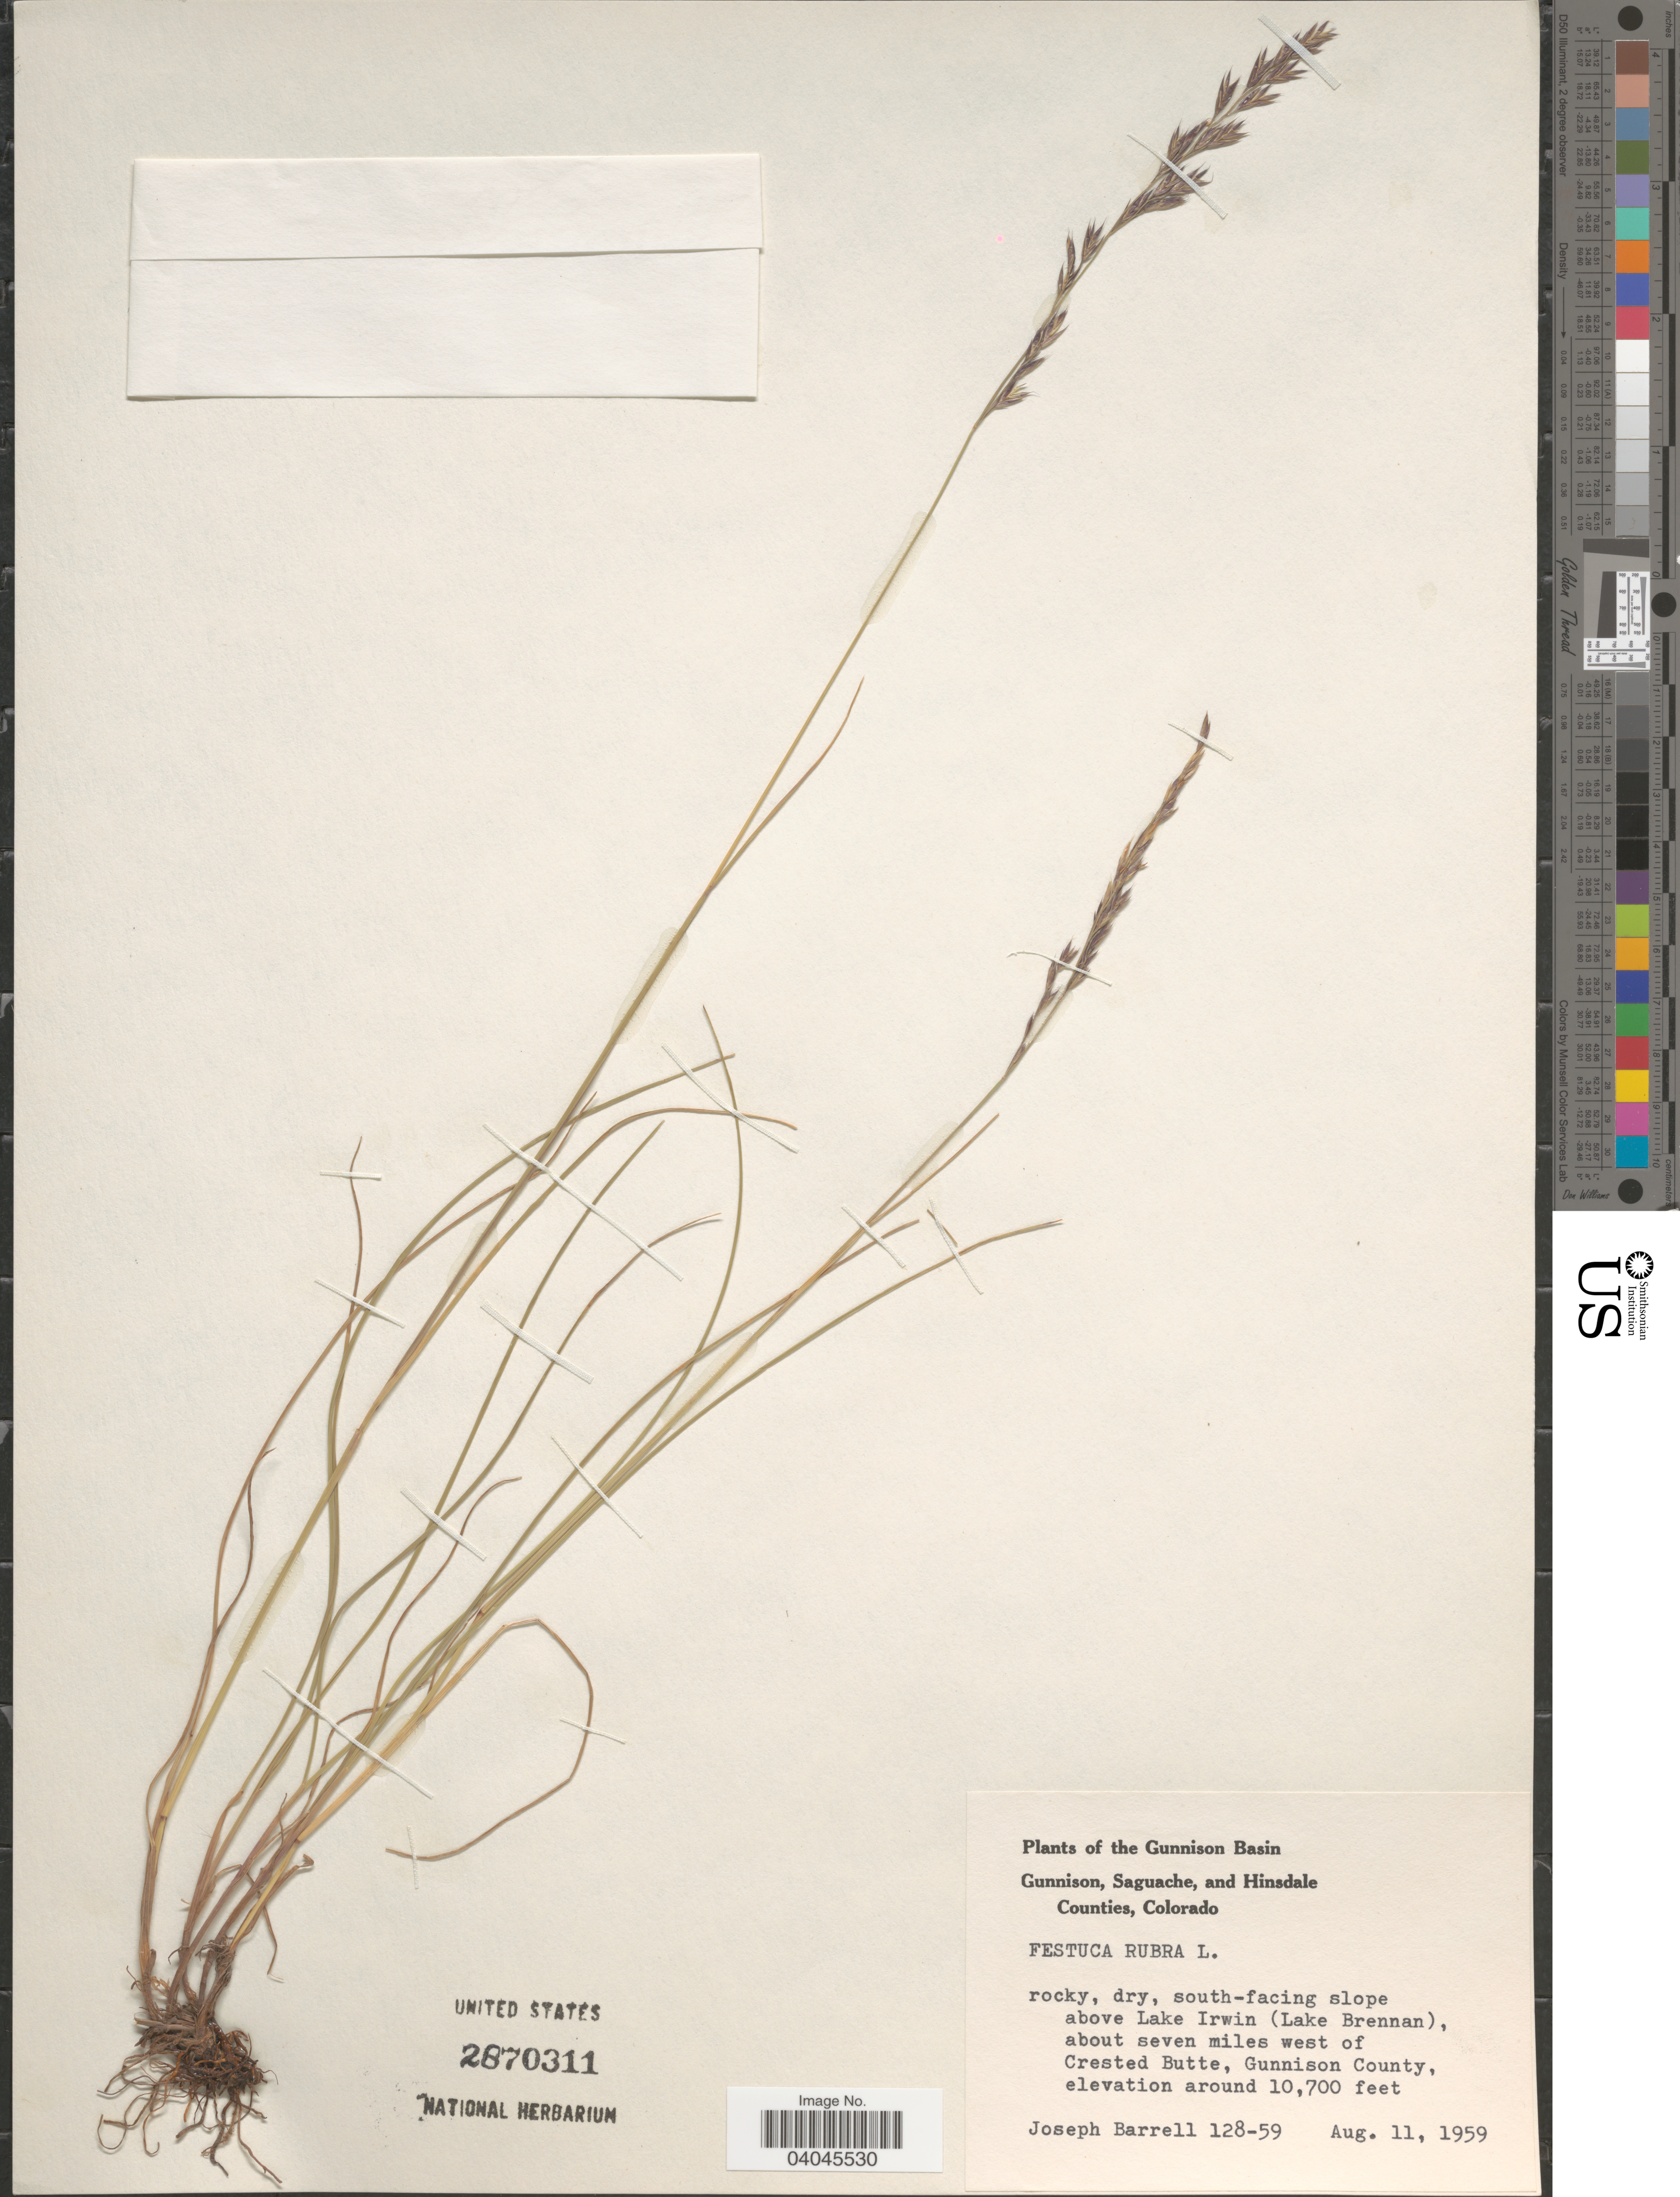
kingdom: Plantae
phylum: Tracheophyta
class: Liliopsida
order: Poales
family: Poaceae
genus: Festuca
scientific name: Festuca rubra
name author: L.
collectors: J. Barrell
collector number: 128-59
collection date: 1959-08-11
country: United States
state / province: Colorado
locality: The Gunnison Basin. Rocky, dry, south-facing slope above Lake Irwin (Lake Brennan), about seven miles west of Crested Butte, Gunnison County.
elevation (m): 3261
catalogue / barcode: US 2870311